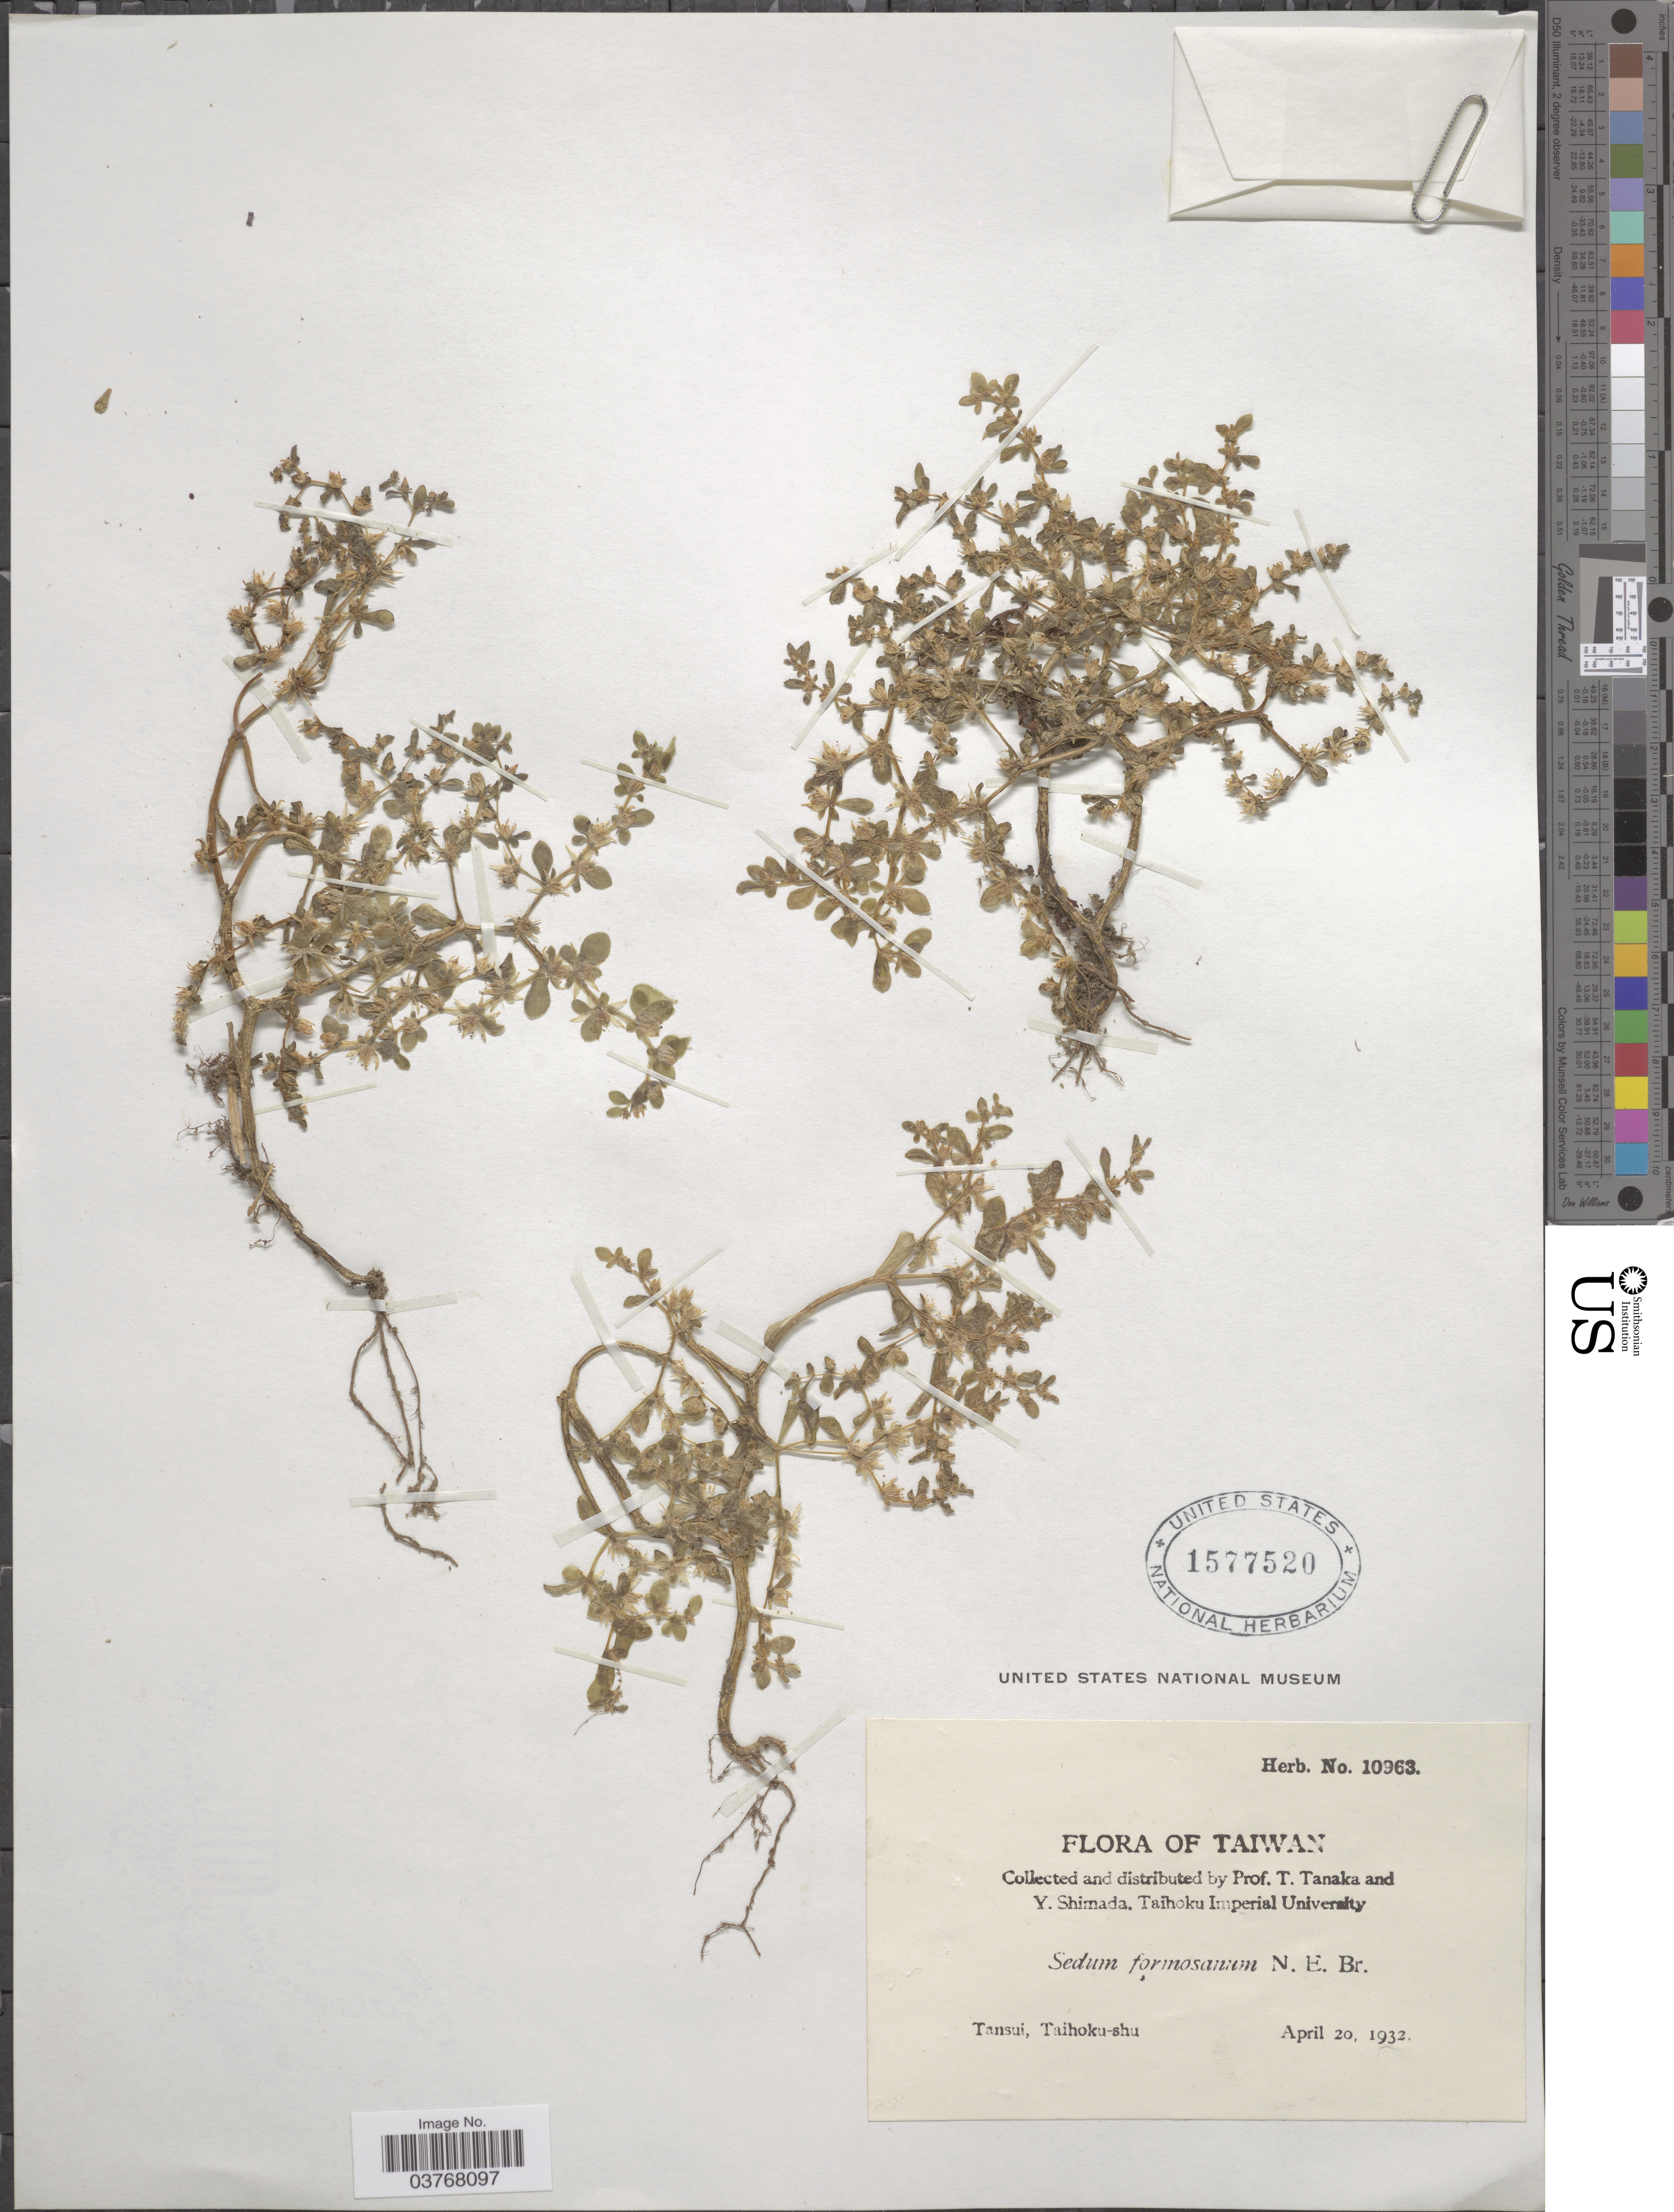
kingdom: Plantae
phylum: Tracheophyta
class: Magnoliopsida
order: Saxifragales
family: Crassulaceae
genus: Sedum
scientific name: Sedum formosanum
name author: N.E. Br.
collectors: T. Tanaka & Y. Shimada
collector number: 10963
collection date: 1932-04-20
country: Taiwan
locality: Tansui, Taihoku-shu.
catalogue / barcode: US 1577520